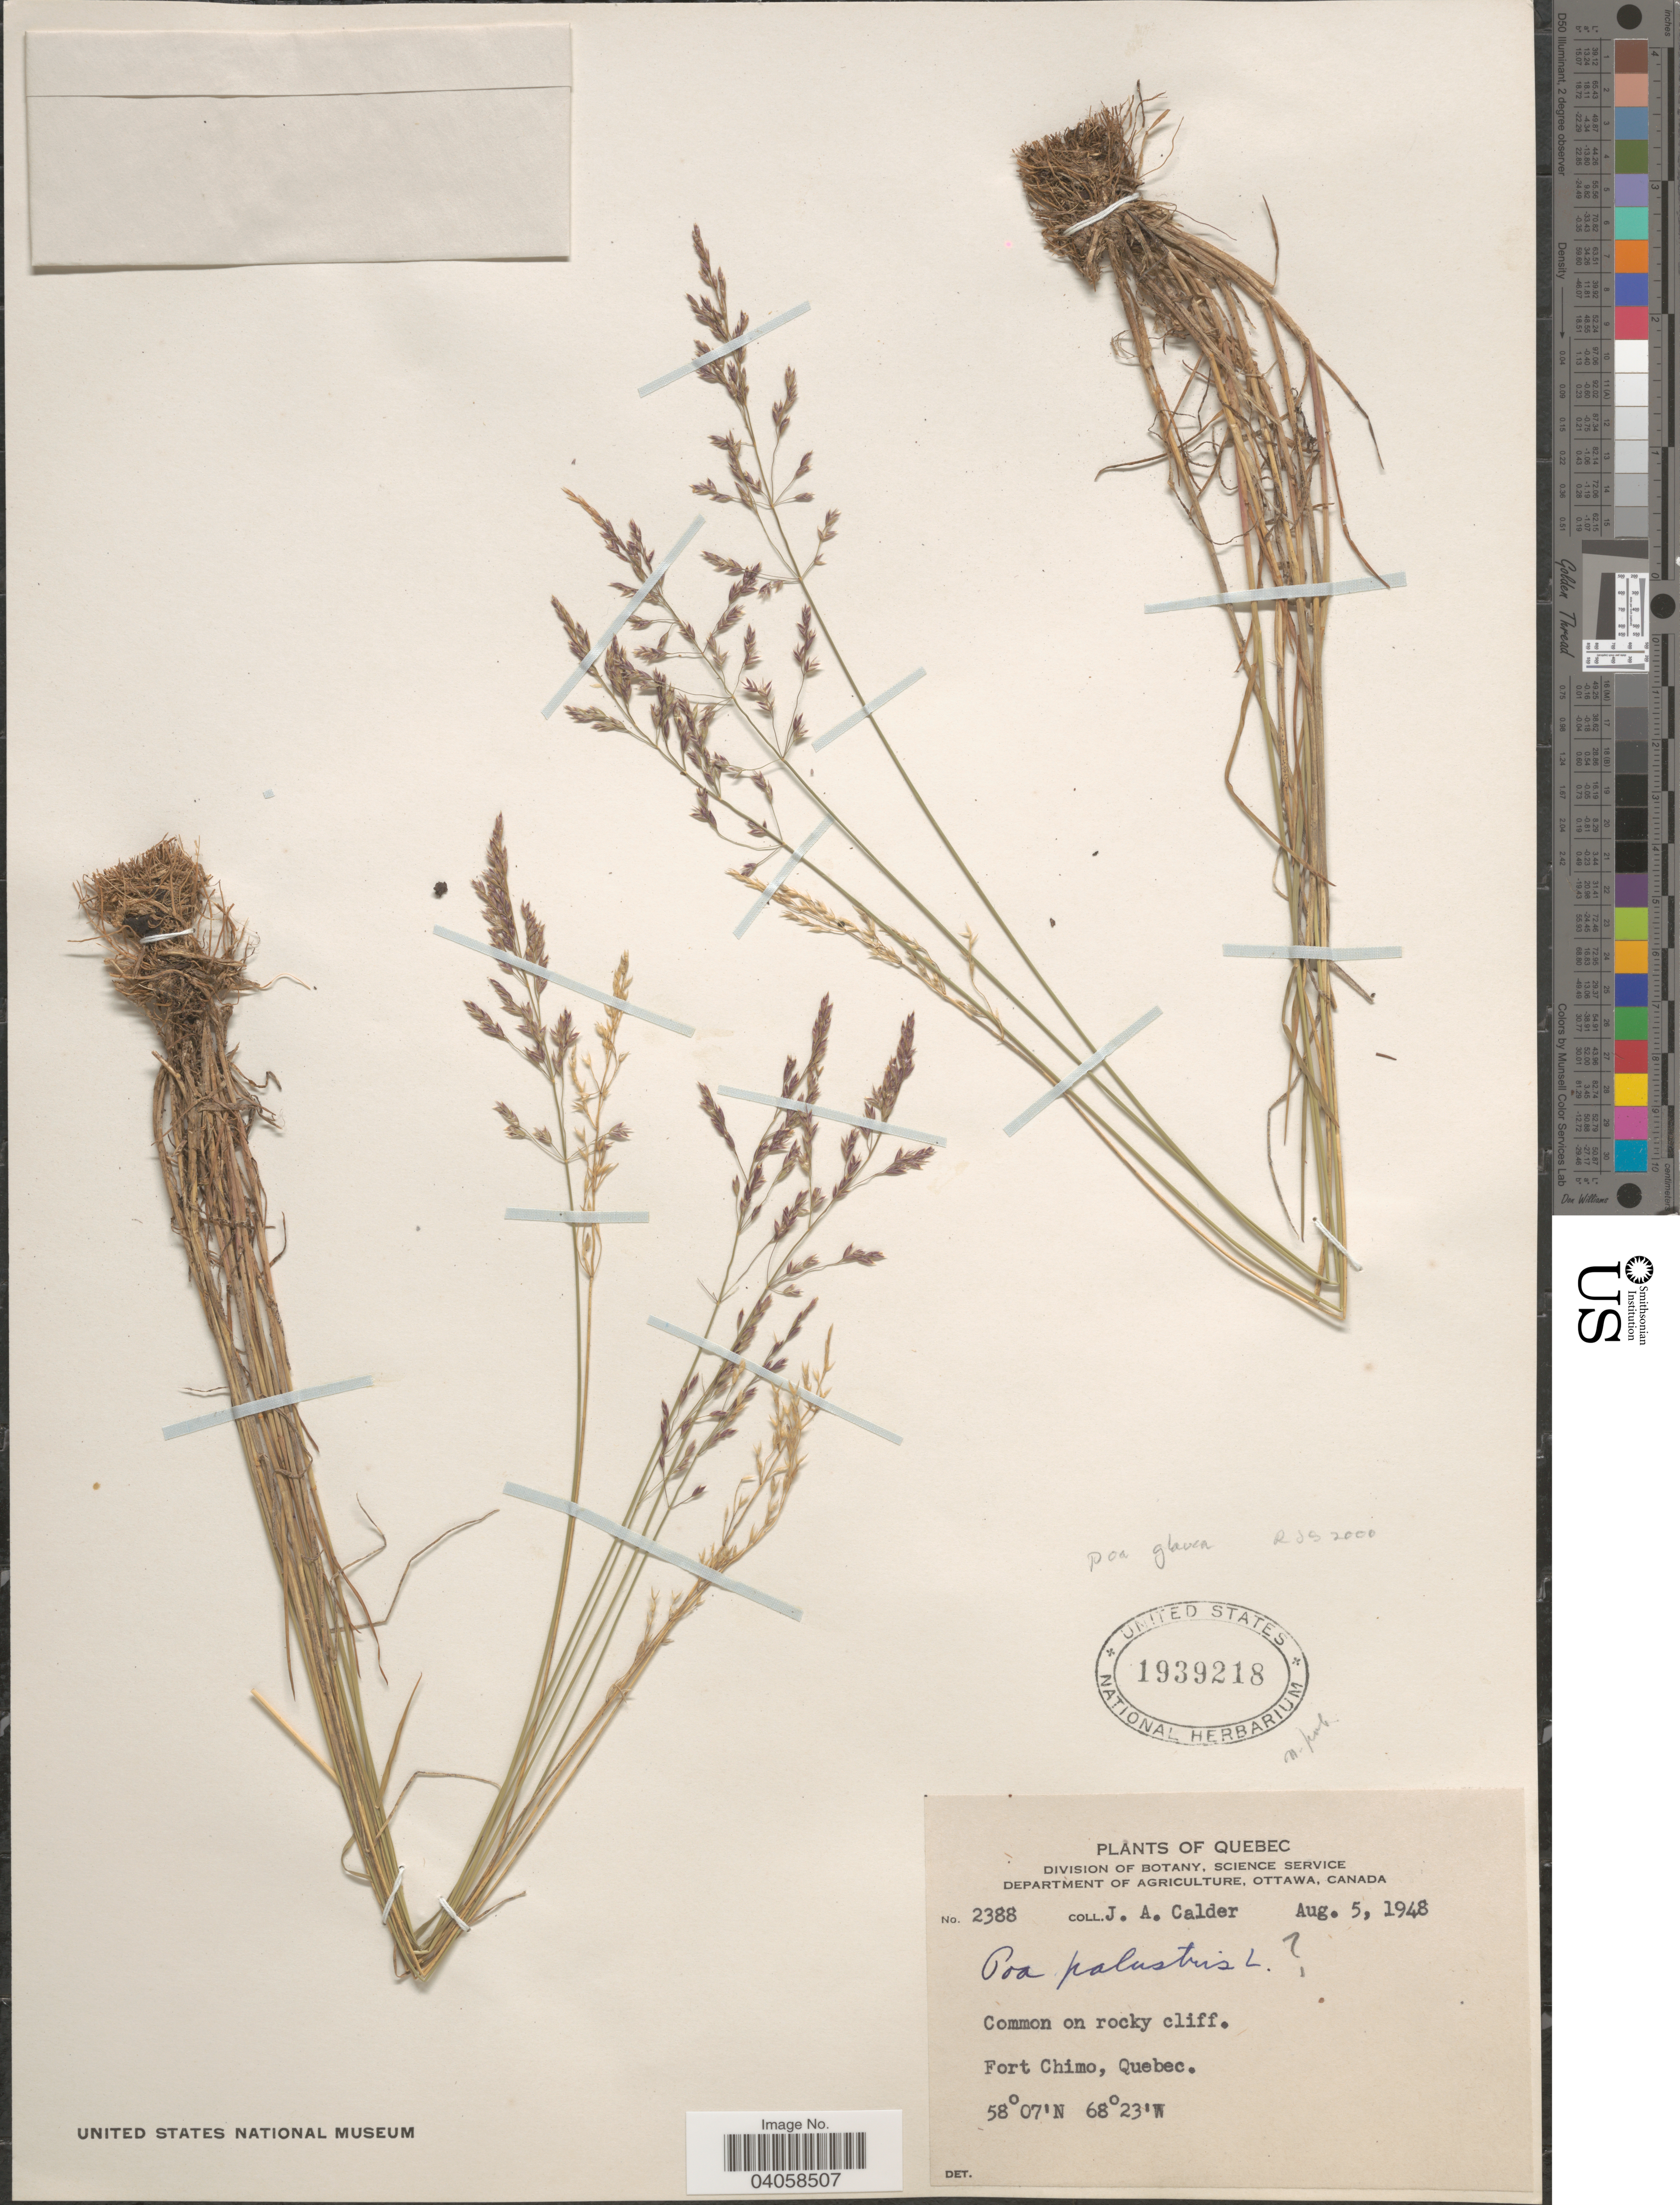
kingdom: Plantae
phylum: Tracheophyta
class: Liliopsida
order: Poales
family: Poaceae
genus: Poa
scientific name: Poa glauca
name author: Vahl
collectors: J. A. Calder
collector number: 2388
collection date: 1948-08-05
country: Canada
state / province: Quebec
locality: Fort Chimo.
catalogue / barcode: US 1939218